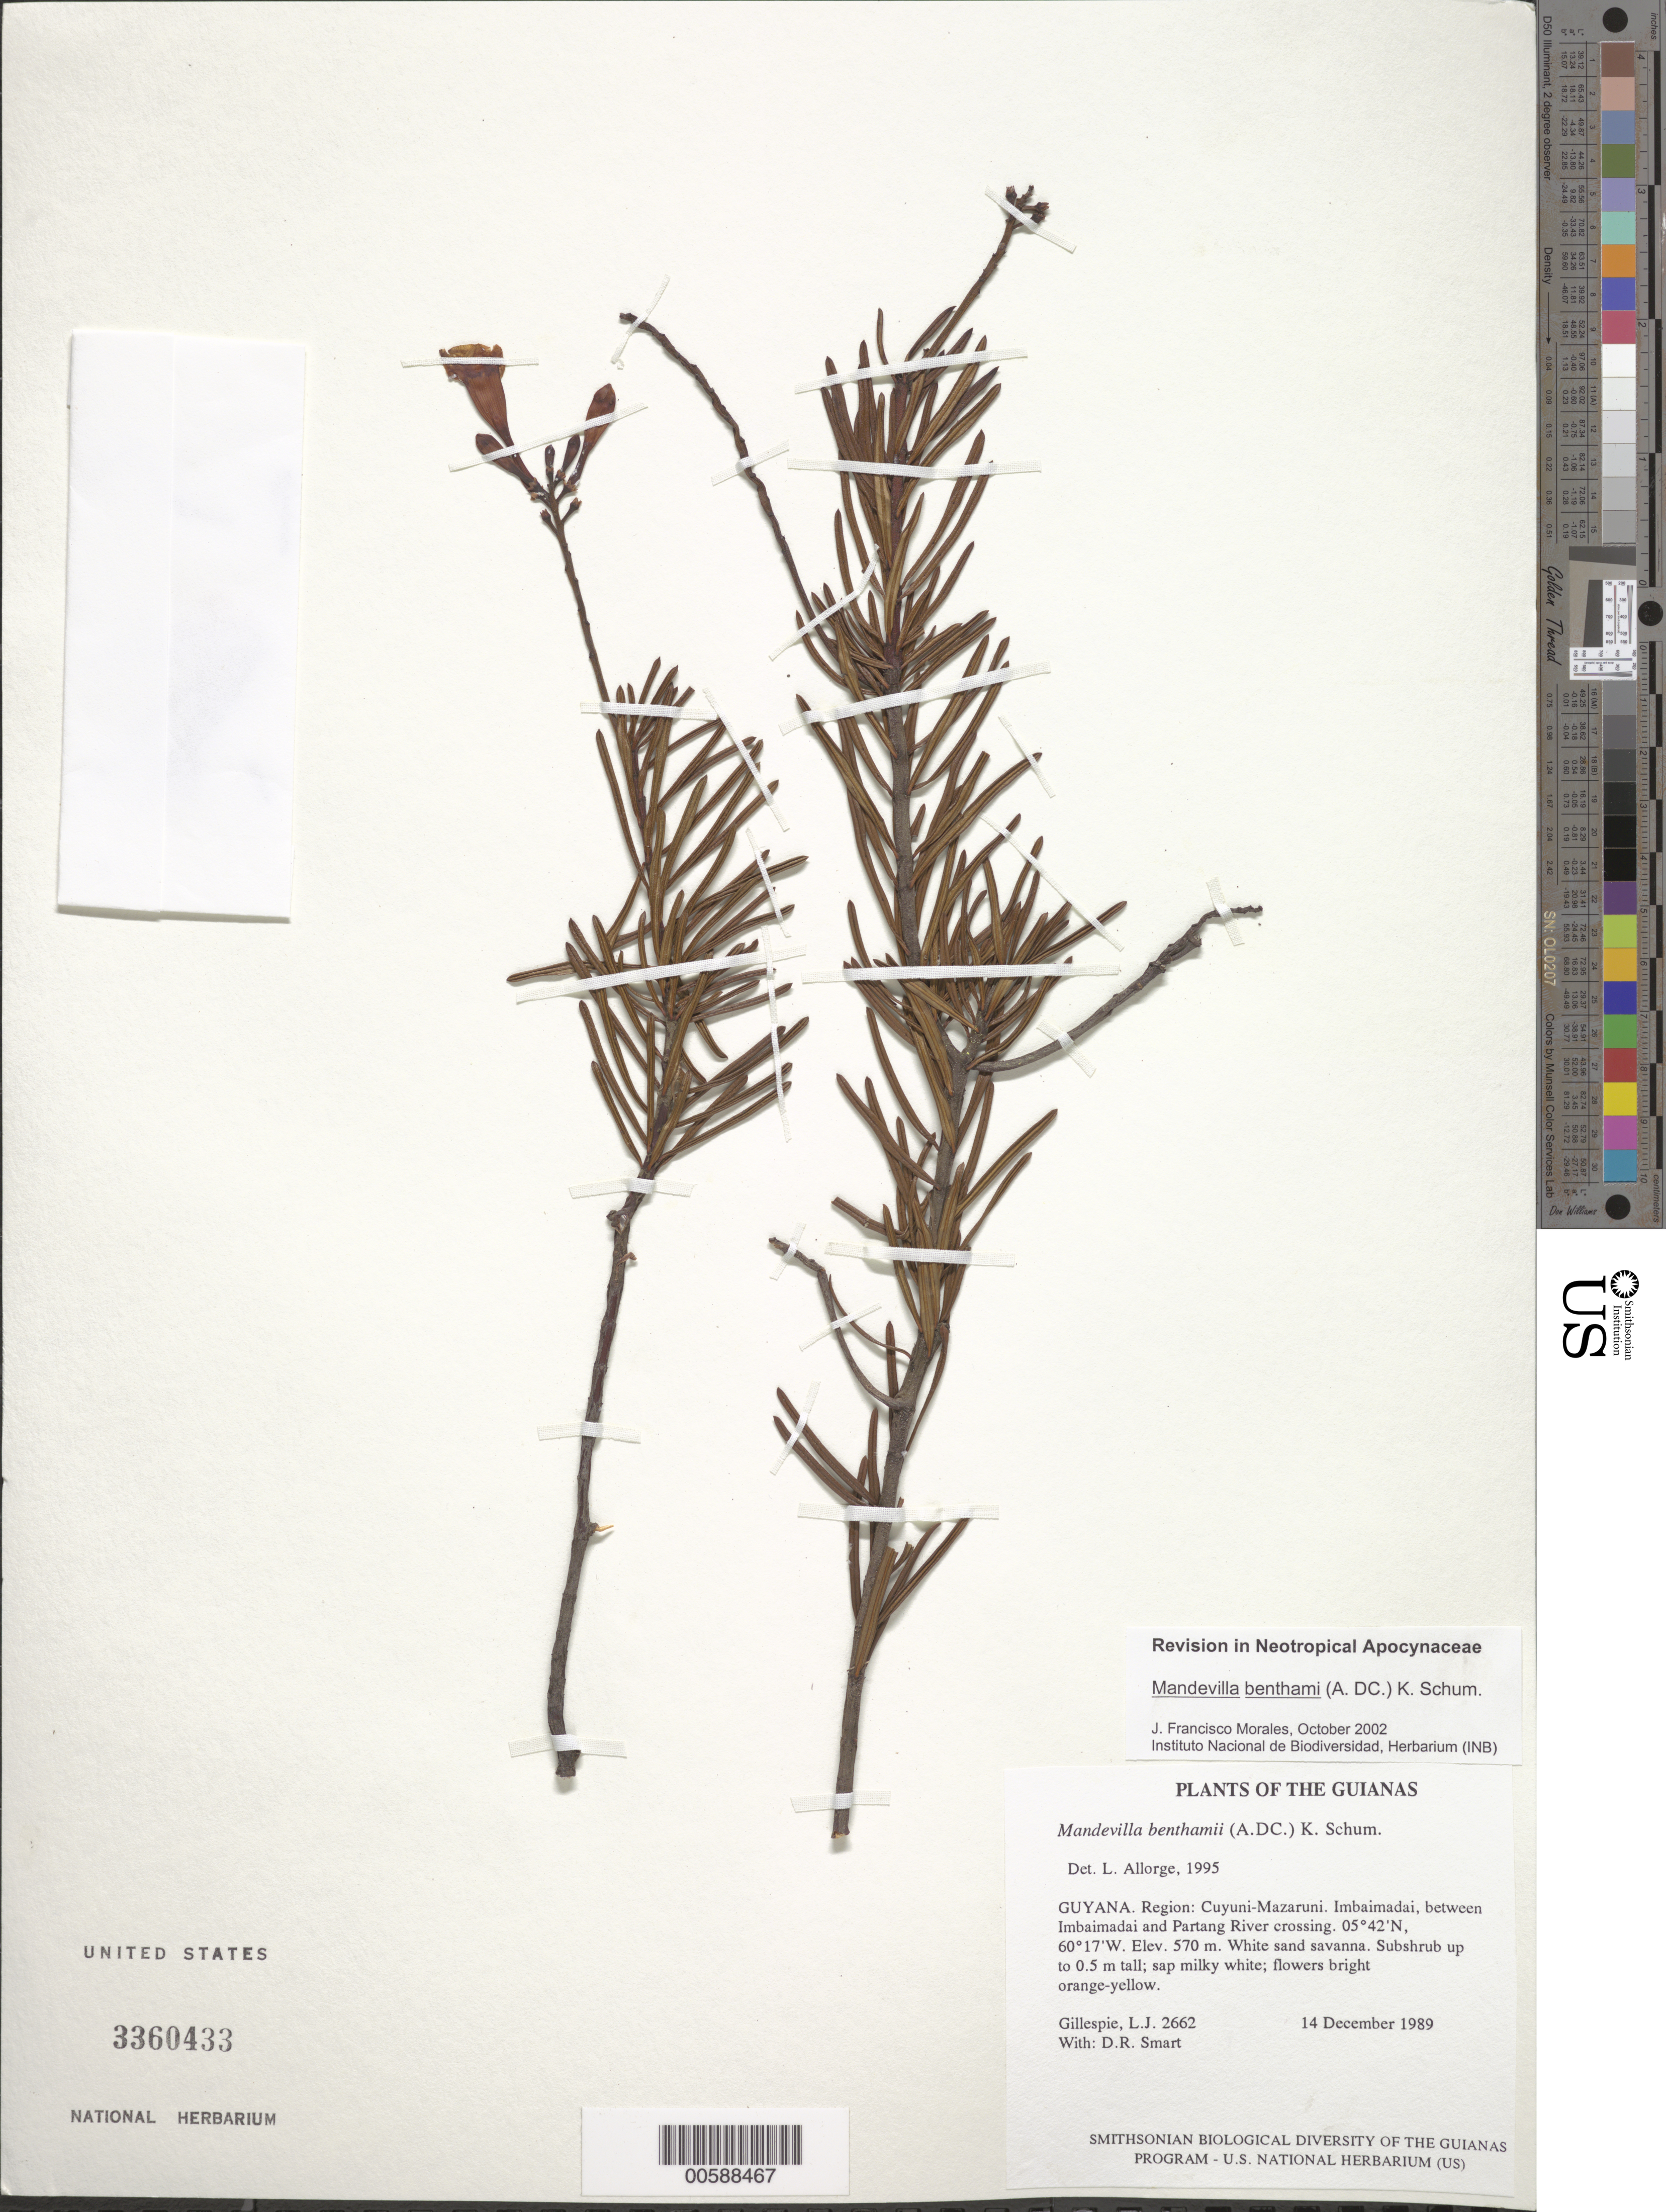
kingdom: Plantae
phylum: Tracheophyta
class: Magnoliopsida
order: Gentianales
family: Apocynaceae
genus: Mandevilla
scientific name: Mandevilla benthamii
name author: (A. DC.) K. Schum.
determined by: Morales, J. F.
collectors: L. J. Gillespie & D. R. Smart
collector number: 2662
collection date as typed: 14 December 1989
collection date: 1989-12-14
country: Guyana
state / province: Cuyuni-Mazaruni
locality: Imbaimadai, between Imbaimadai and Partang River crossing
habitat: White sand savanna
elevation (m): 570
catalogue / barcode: US 3360433